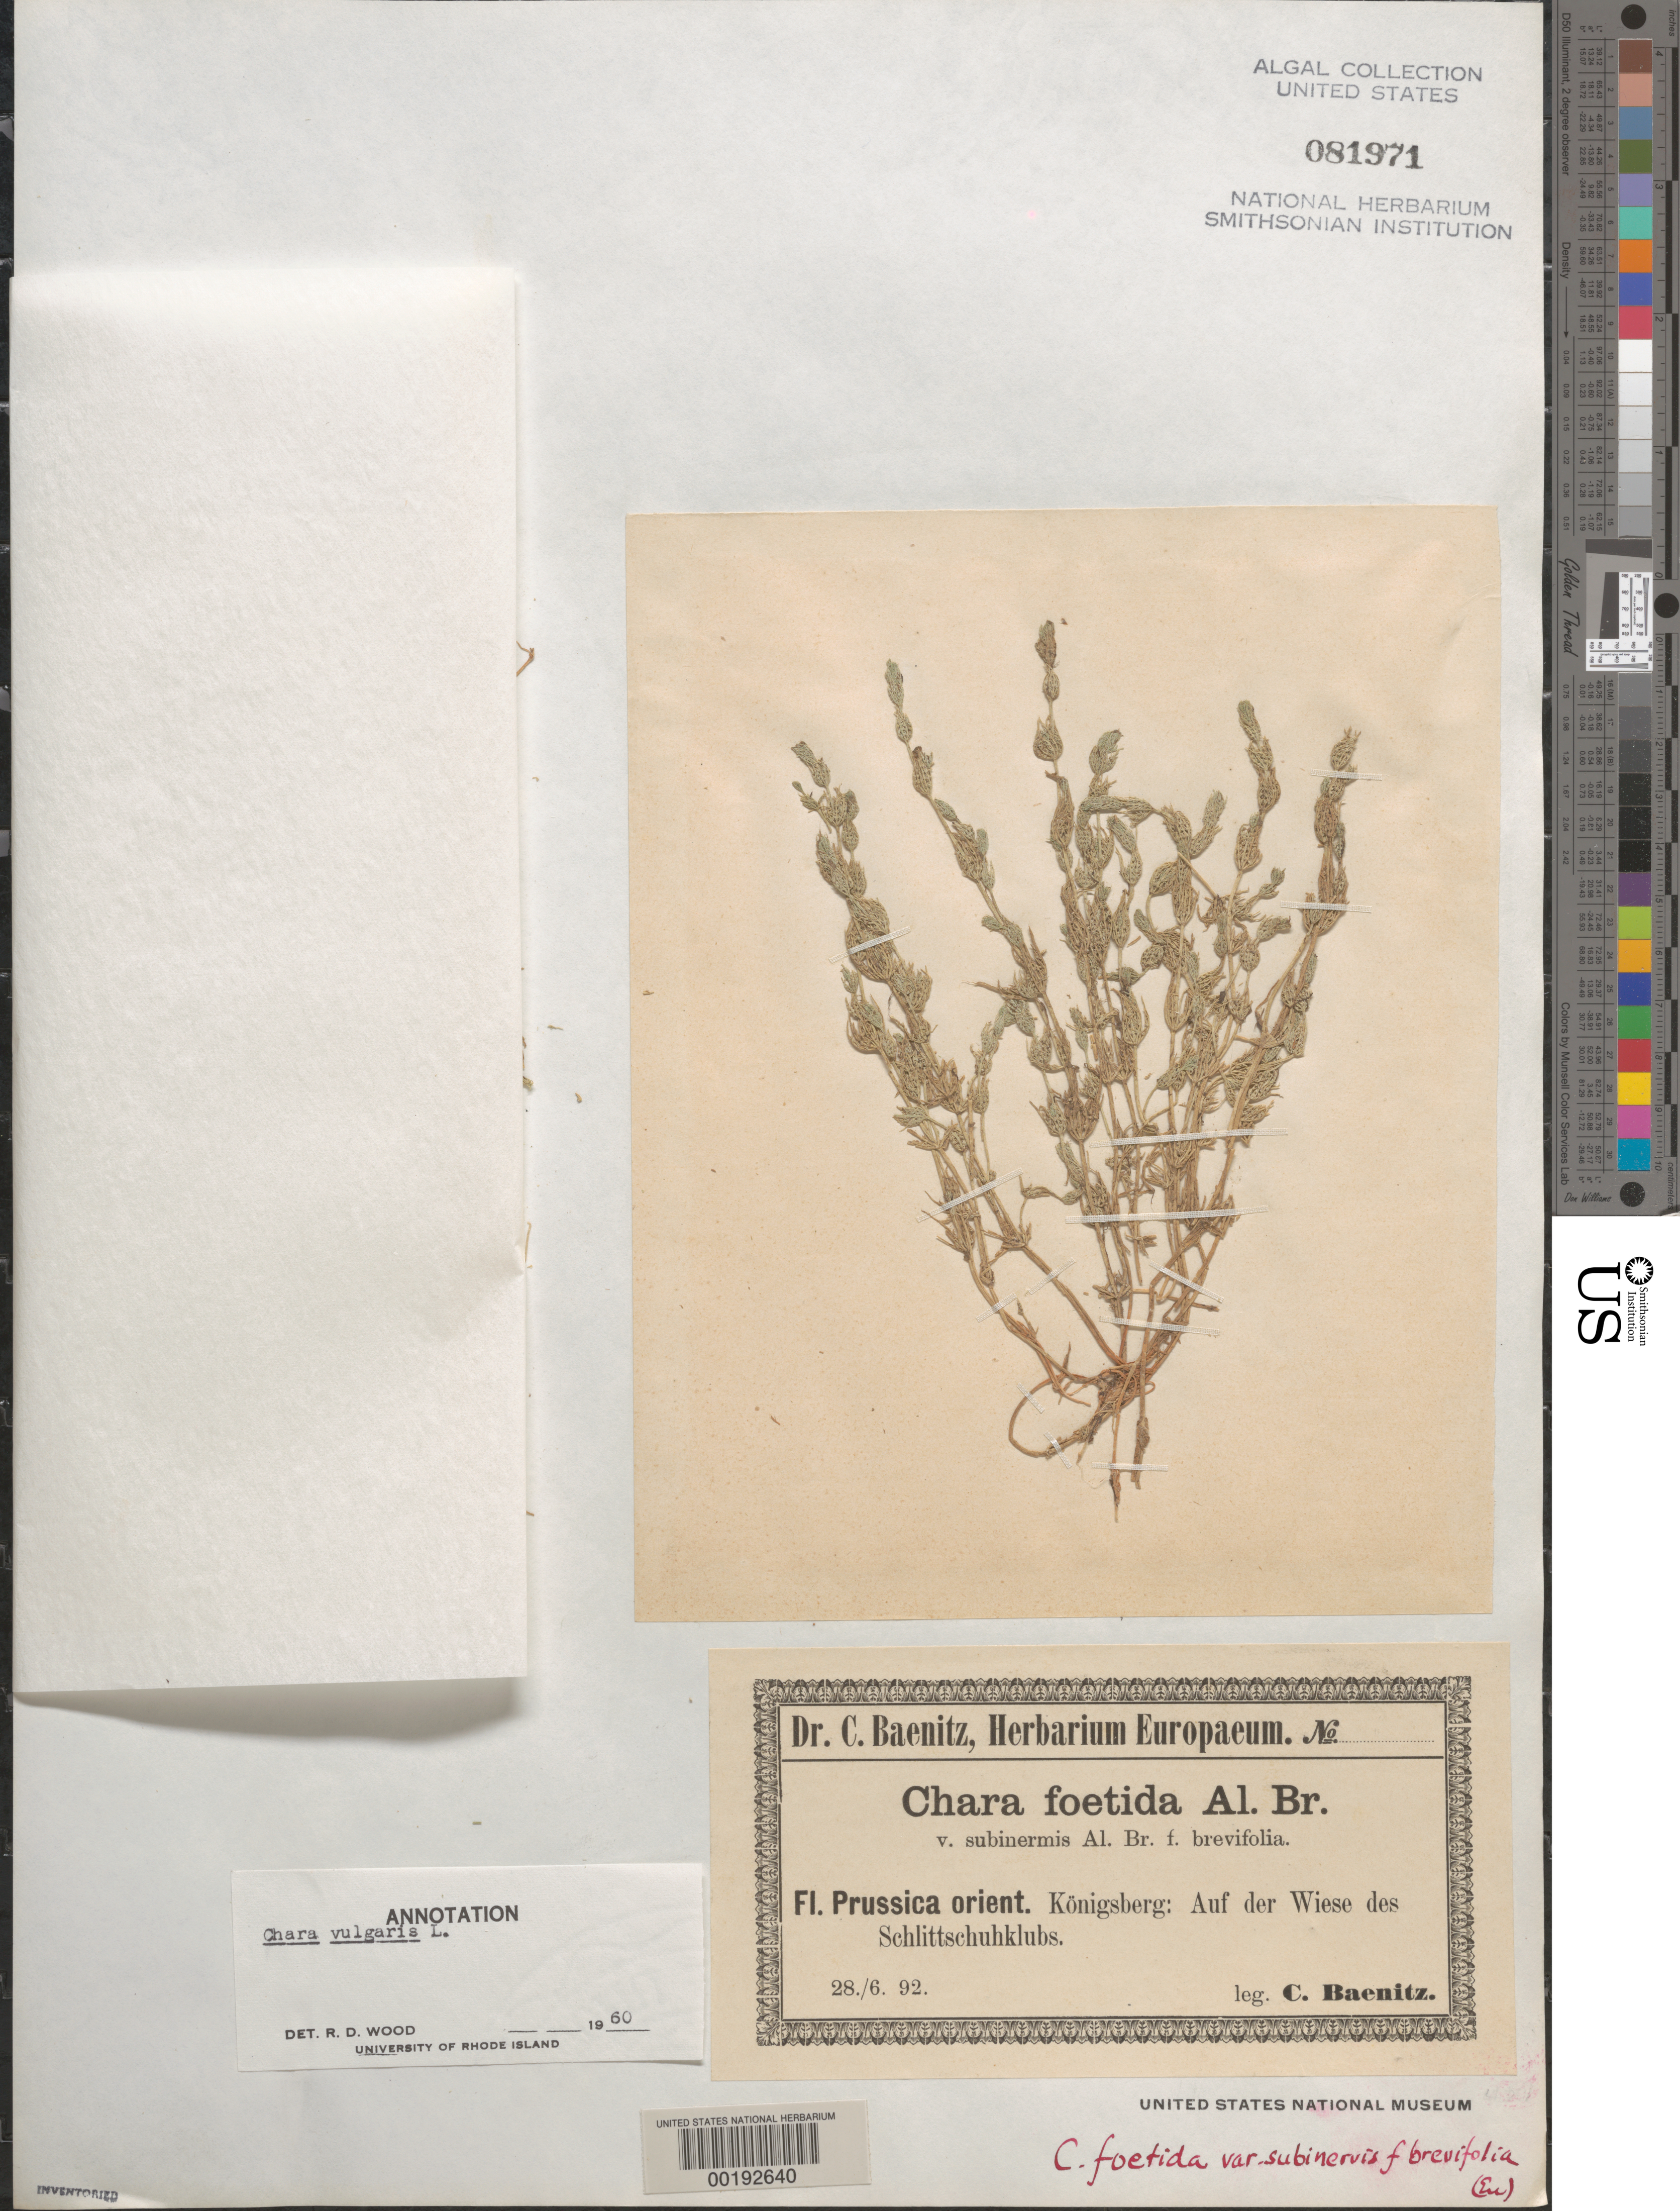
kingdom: Plantae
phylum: Charophyta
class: Charophyceae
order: Charales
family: Characeae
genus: Chara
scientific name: Chara vulgaris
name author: L.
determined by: Wood, R. D.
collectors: C. G. Baenitz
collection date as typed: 28 Jun 1892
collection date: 1892-06-28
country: Russian Federation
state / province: Kaliningrad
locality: Kaliningrad (konigsberg), kaliningrad oblast'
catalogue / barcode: US 81971